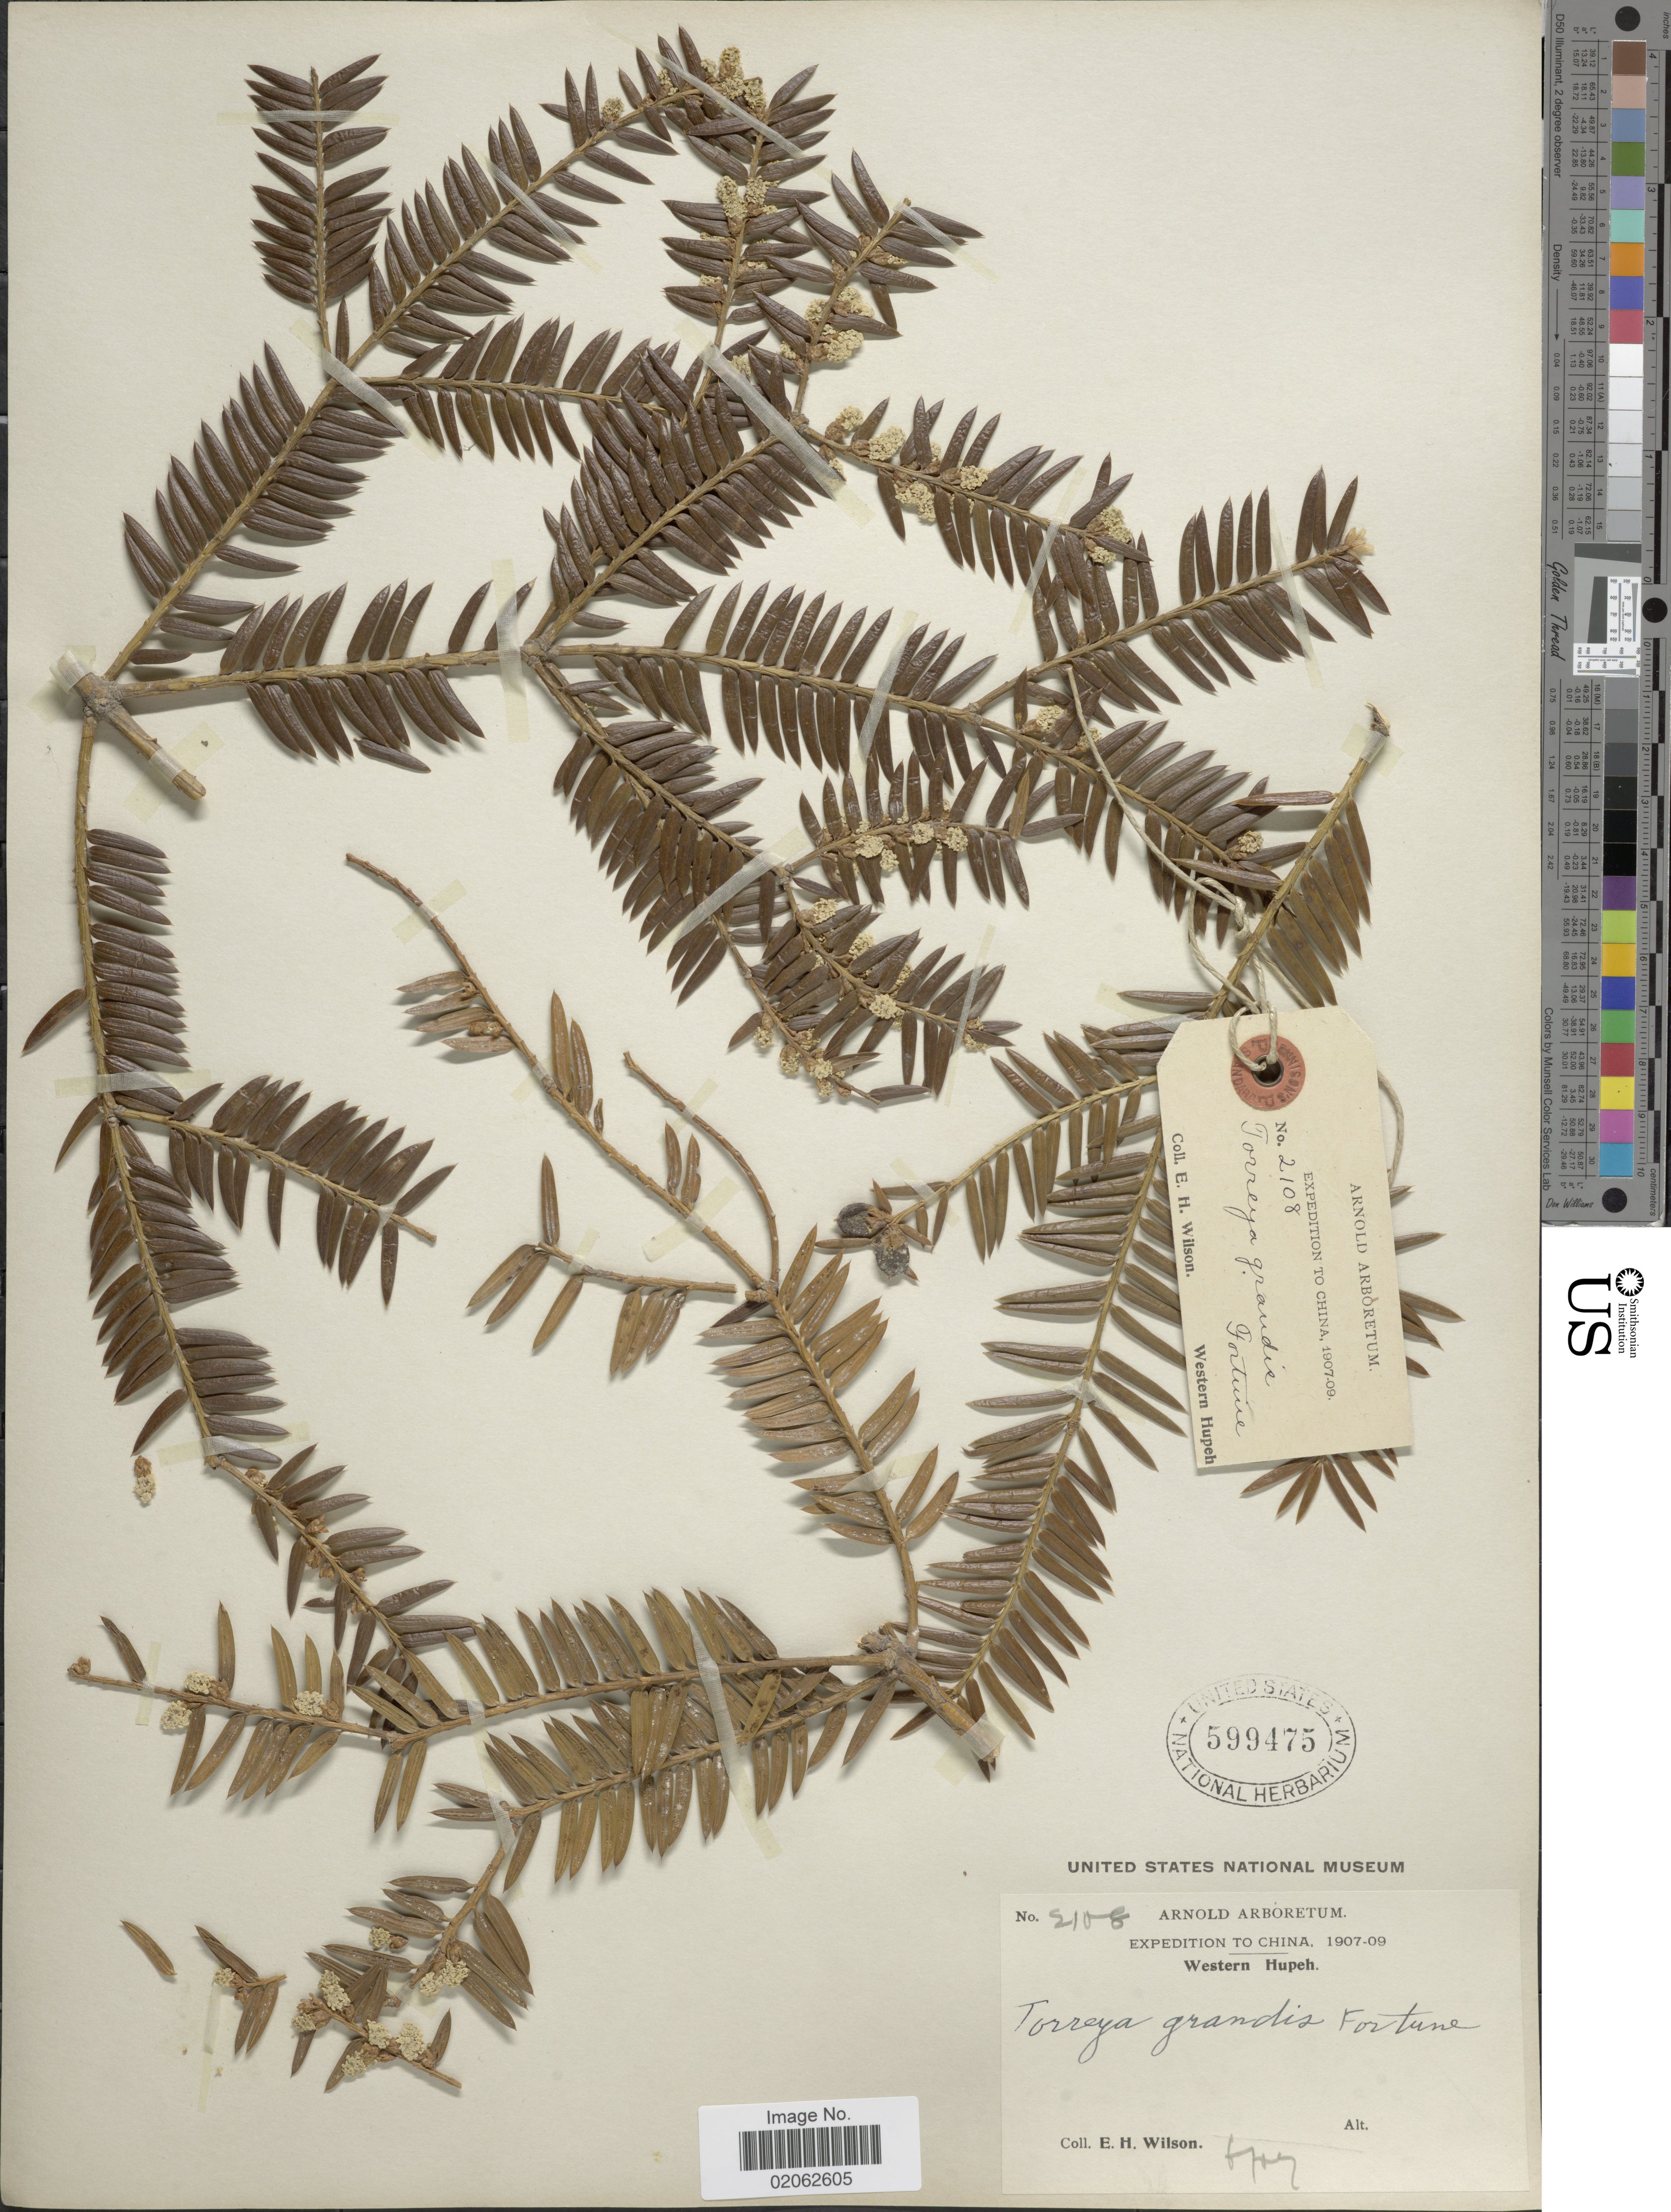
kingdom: Plantae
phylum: Tracheophyta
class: Pinopsida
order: Pinales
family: Taxaceae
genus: Torreya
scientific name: Torreya ascendens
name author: Nakai ex Uyeki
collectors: E. Wilson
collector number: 2108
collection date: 1907-06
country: China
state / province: Hubei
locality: Western Hupeh. Fortuine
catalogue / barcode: US 599475